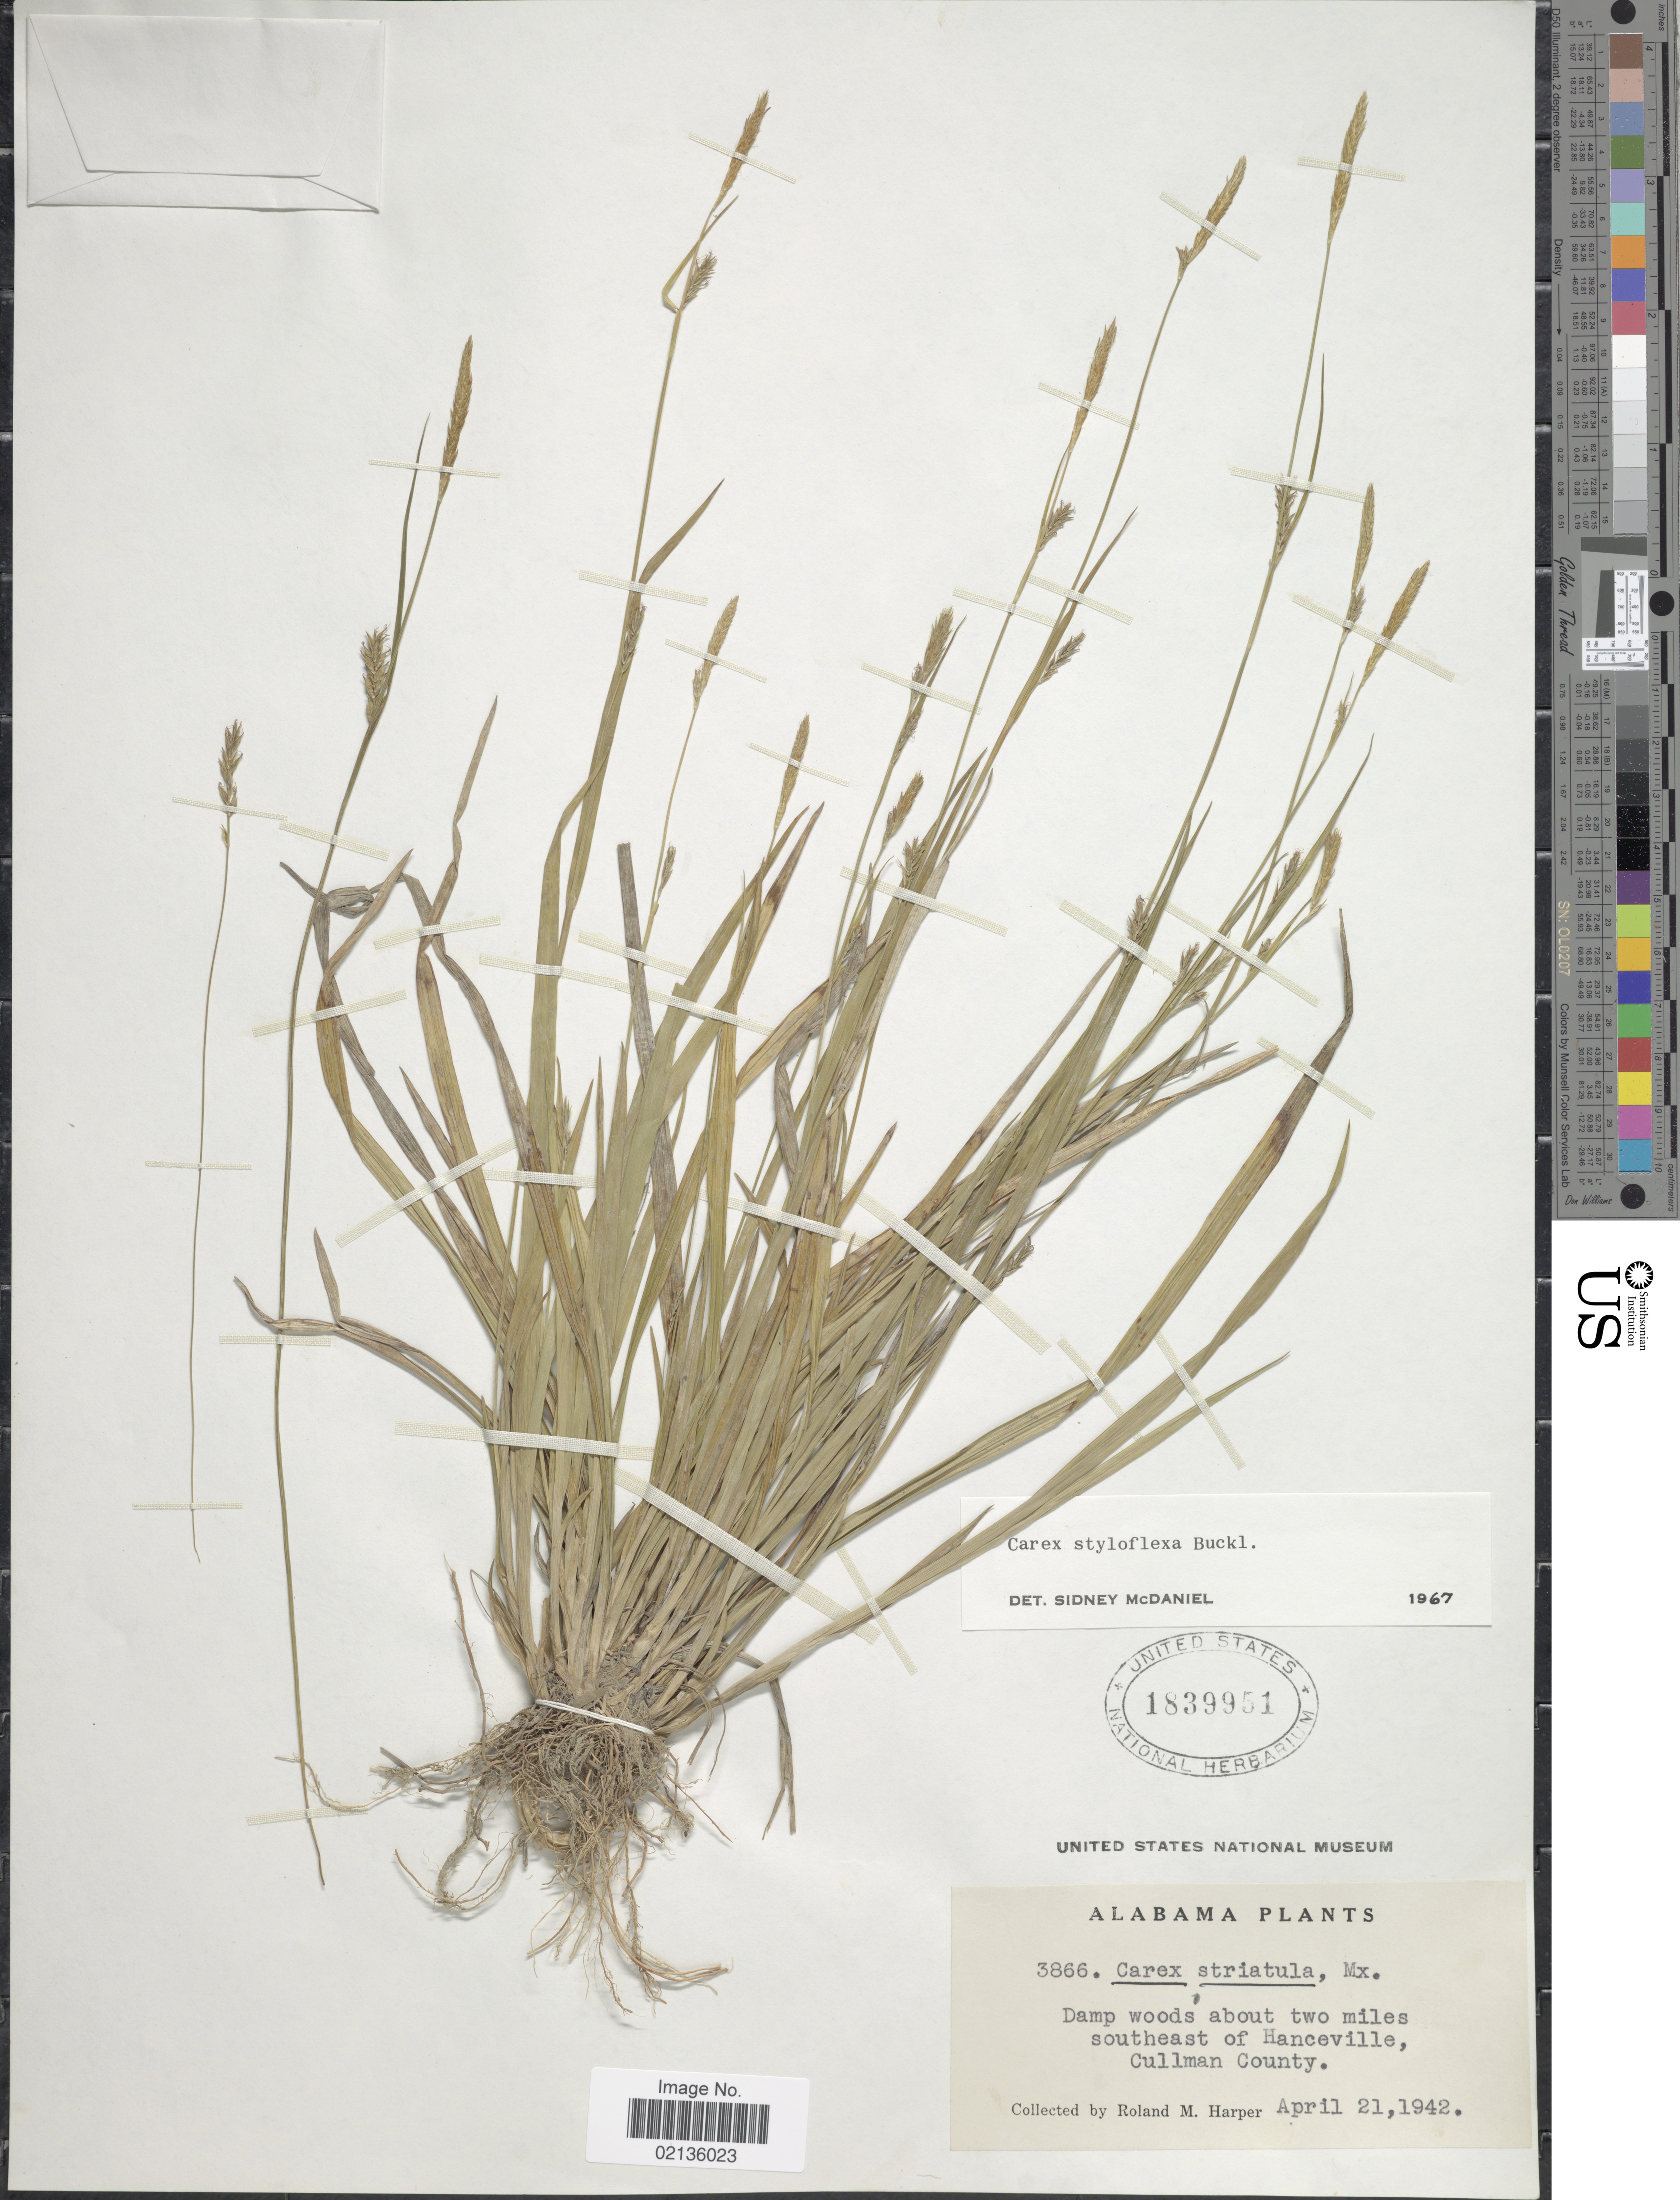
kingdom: Plantae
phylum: Tracheophyta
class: Liliopsida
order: Poales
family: Cyperaceae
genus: Carex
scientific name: Carex styloflexa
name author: Buckley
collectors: R. M. Harper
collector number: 3866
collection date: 1942-04-21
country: United States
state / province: Alabama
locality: Damp woods about two miles southeast of Hanceville, Cullman County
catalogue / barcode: US 1839951